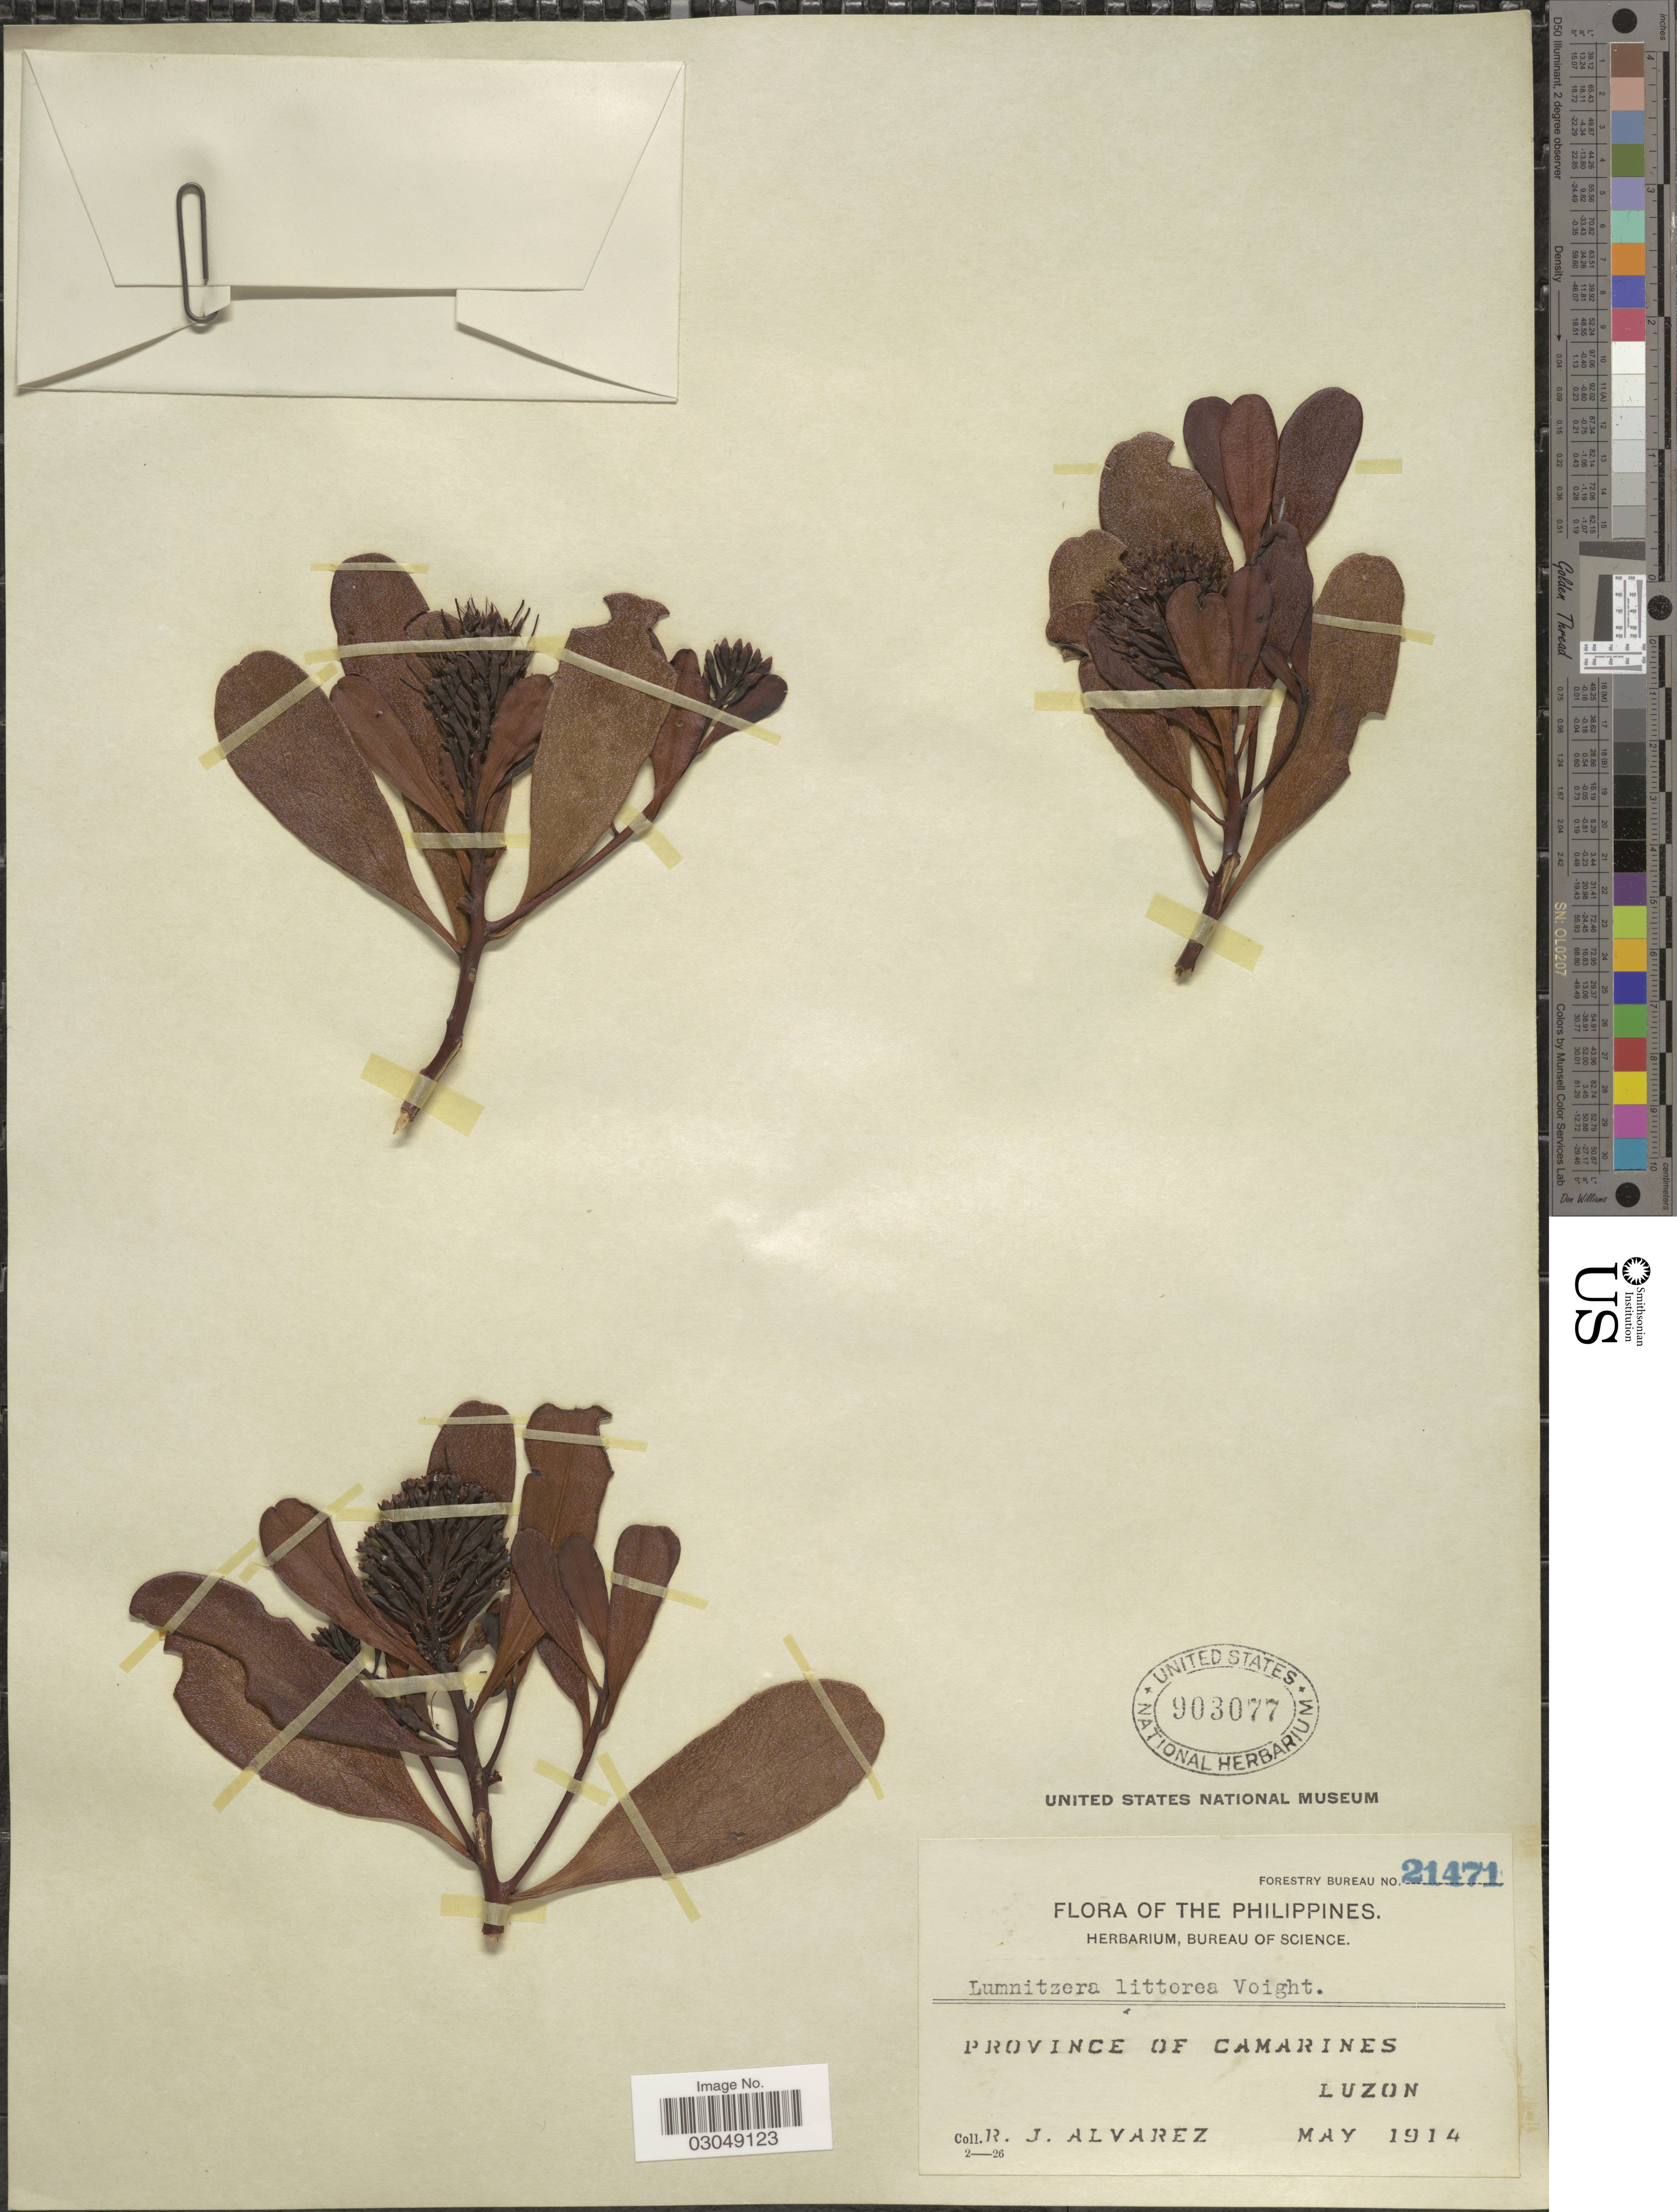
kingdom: Plantae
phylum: Tracheophyta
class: Magnoliopsida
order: Myrtales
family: Combretaceae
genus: Lumnitzera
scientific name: Lumnitzera littorea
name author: (Jack) Voight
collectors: R. Alvarez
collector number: Forestry Bureau21471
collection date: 1914-05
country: Philippines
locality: Province of Camarines, Luzon.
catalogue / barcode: US 903077